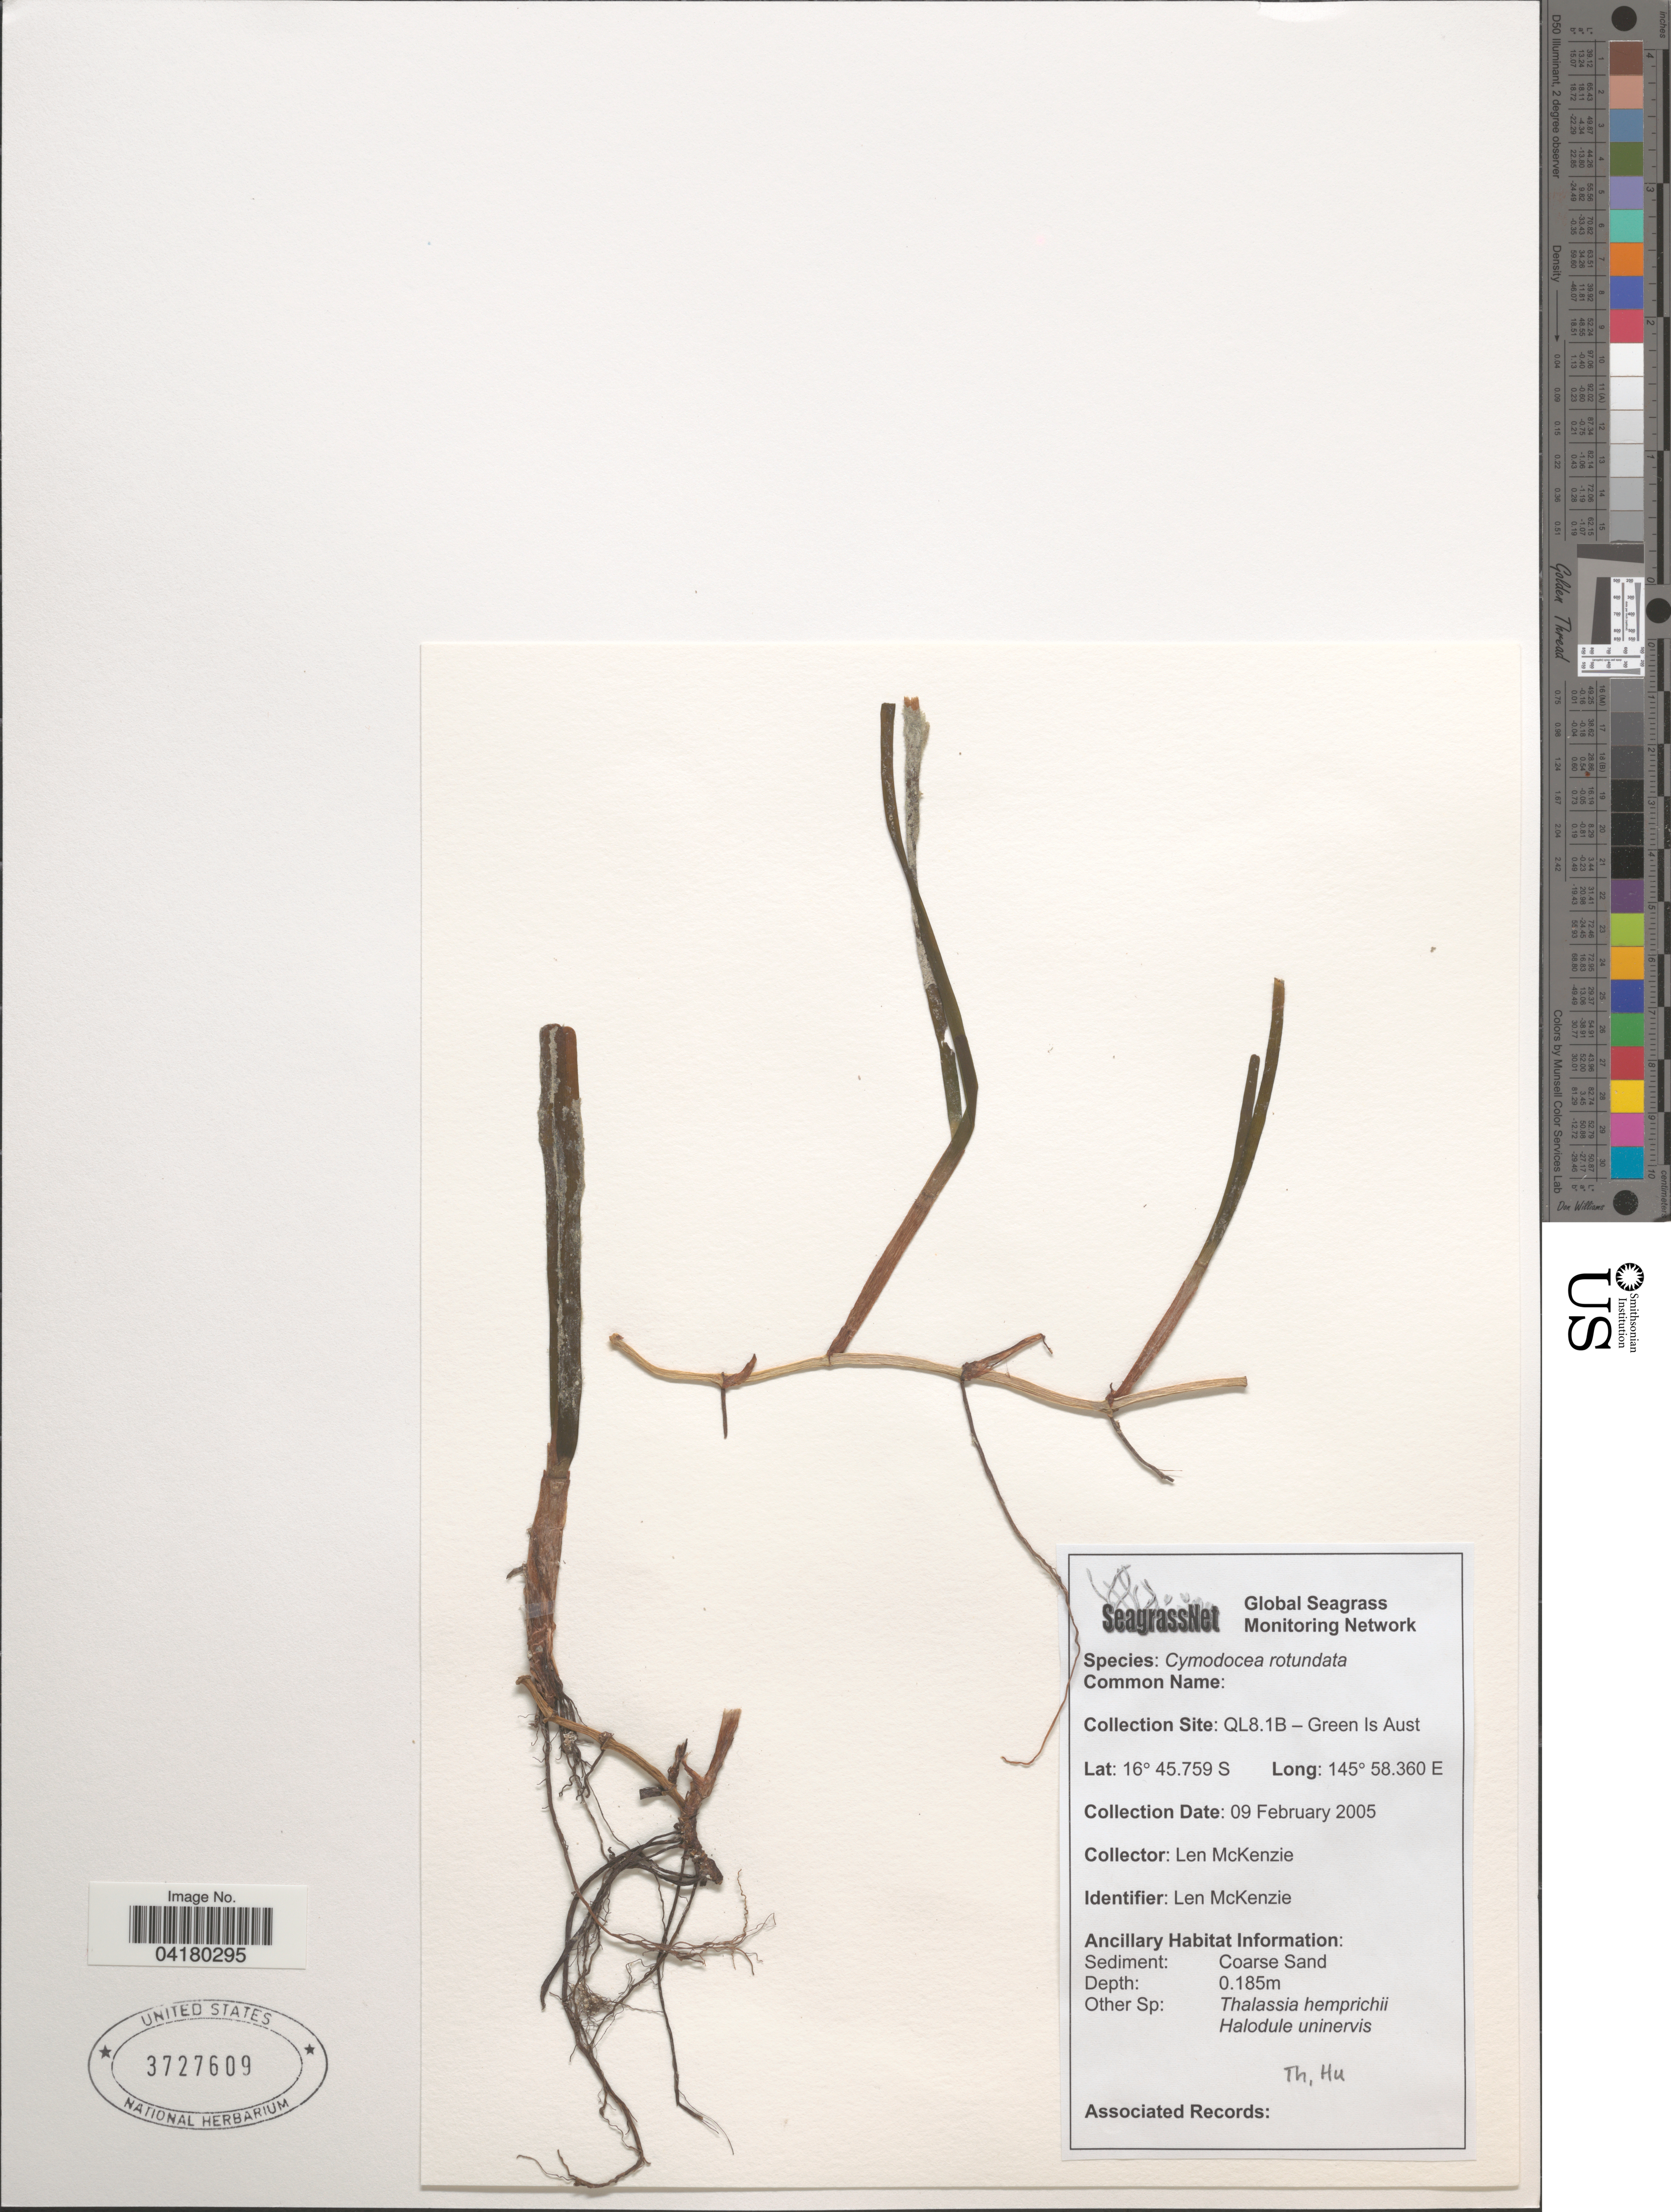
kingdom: Plantae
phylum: Tracheophyta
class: Liliopsida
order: Alismatales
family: Cymodoceaceae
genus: Cymodocea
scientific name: Cymodocea rotundata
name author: Asch. & Schweinf.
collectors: L. McKenzie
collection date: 2005-02-09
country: Australia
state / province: Queensland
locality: QL8.1B - Green Is.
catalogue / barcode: US 3727609